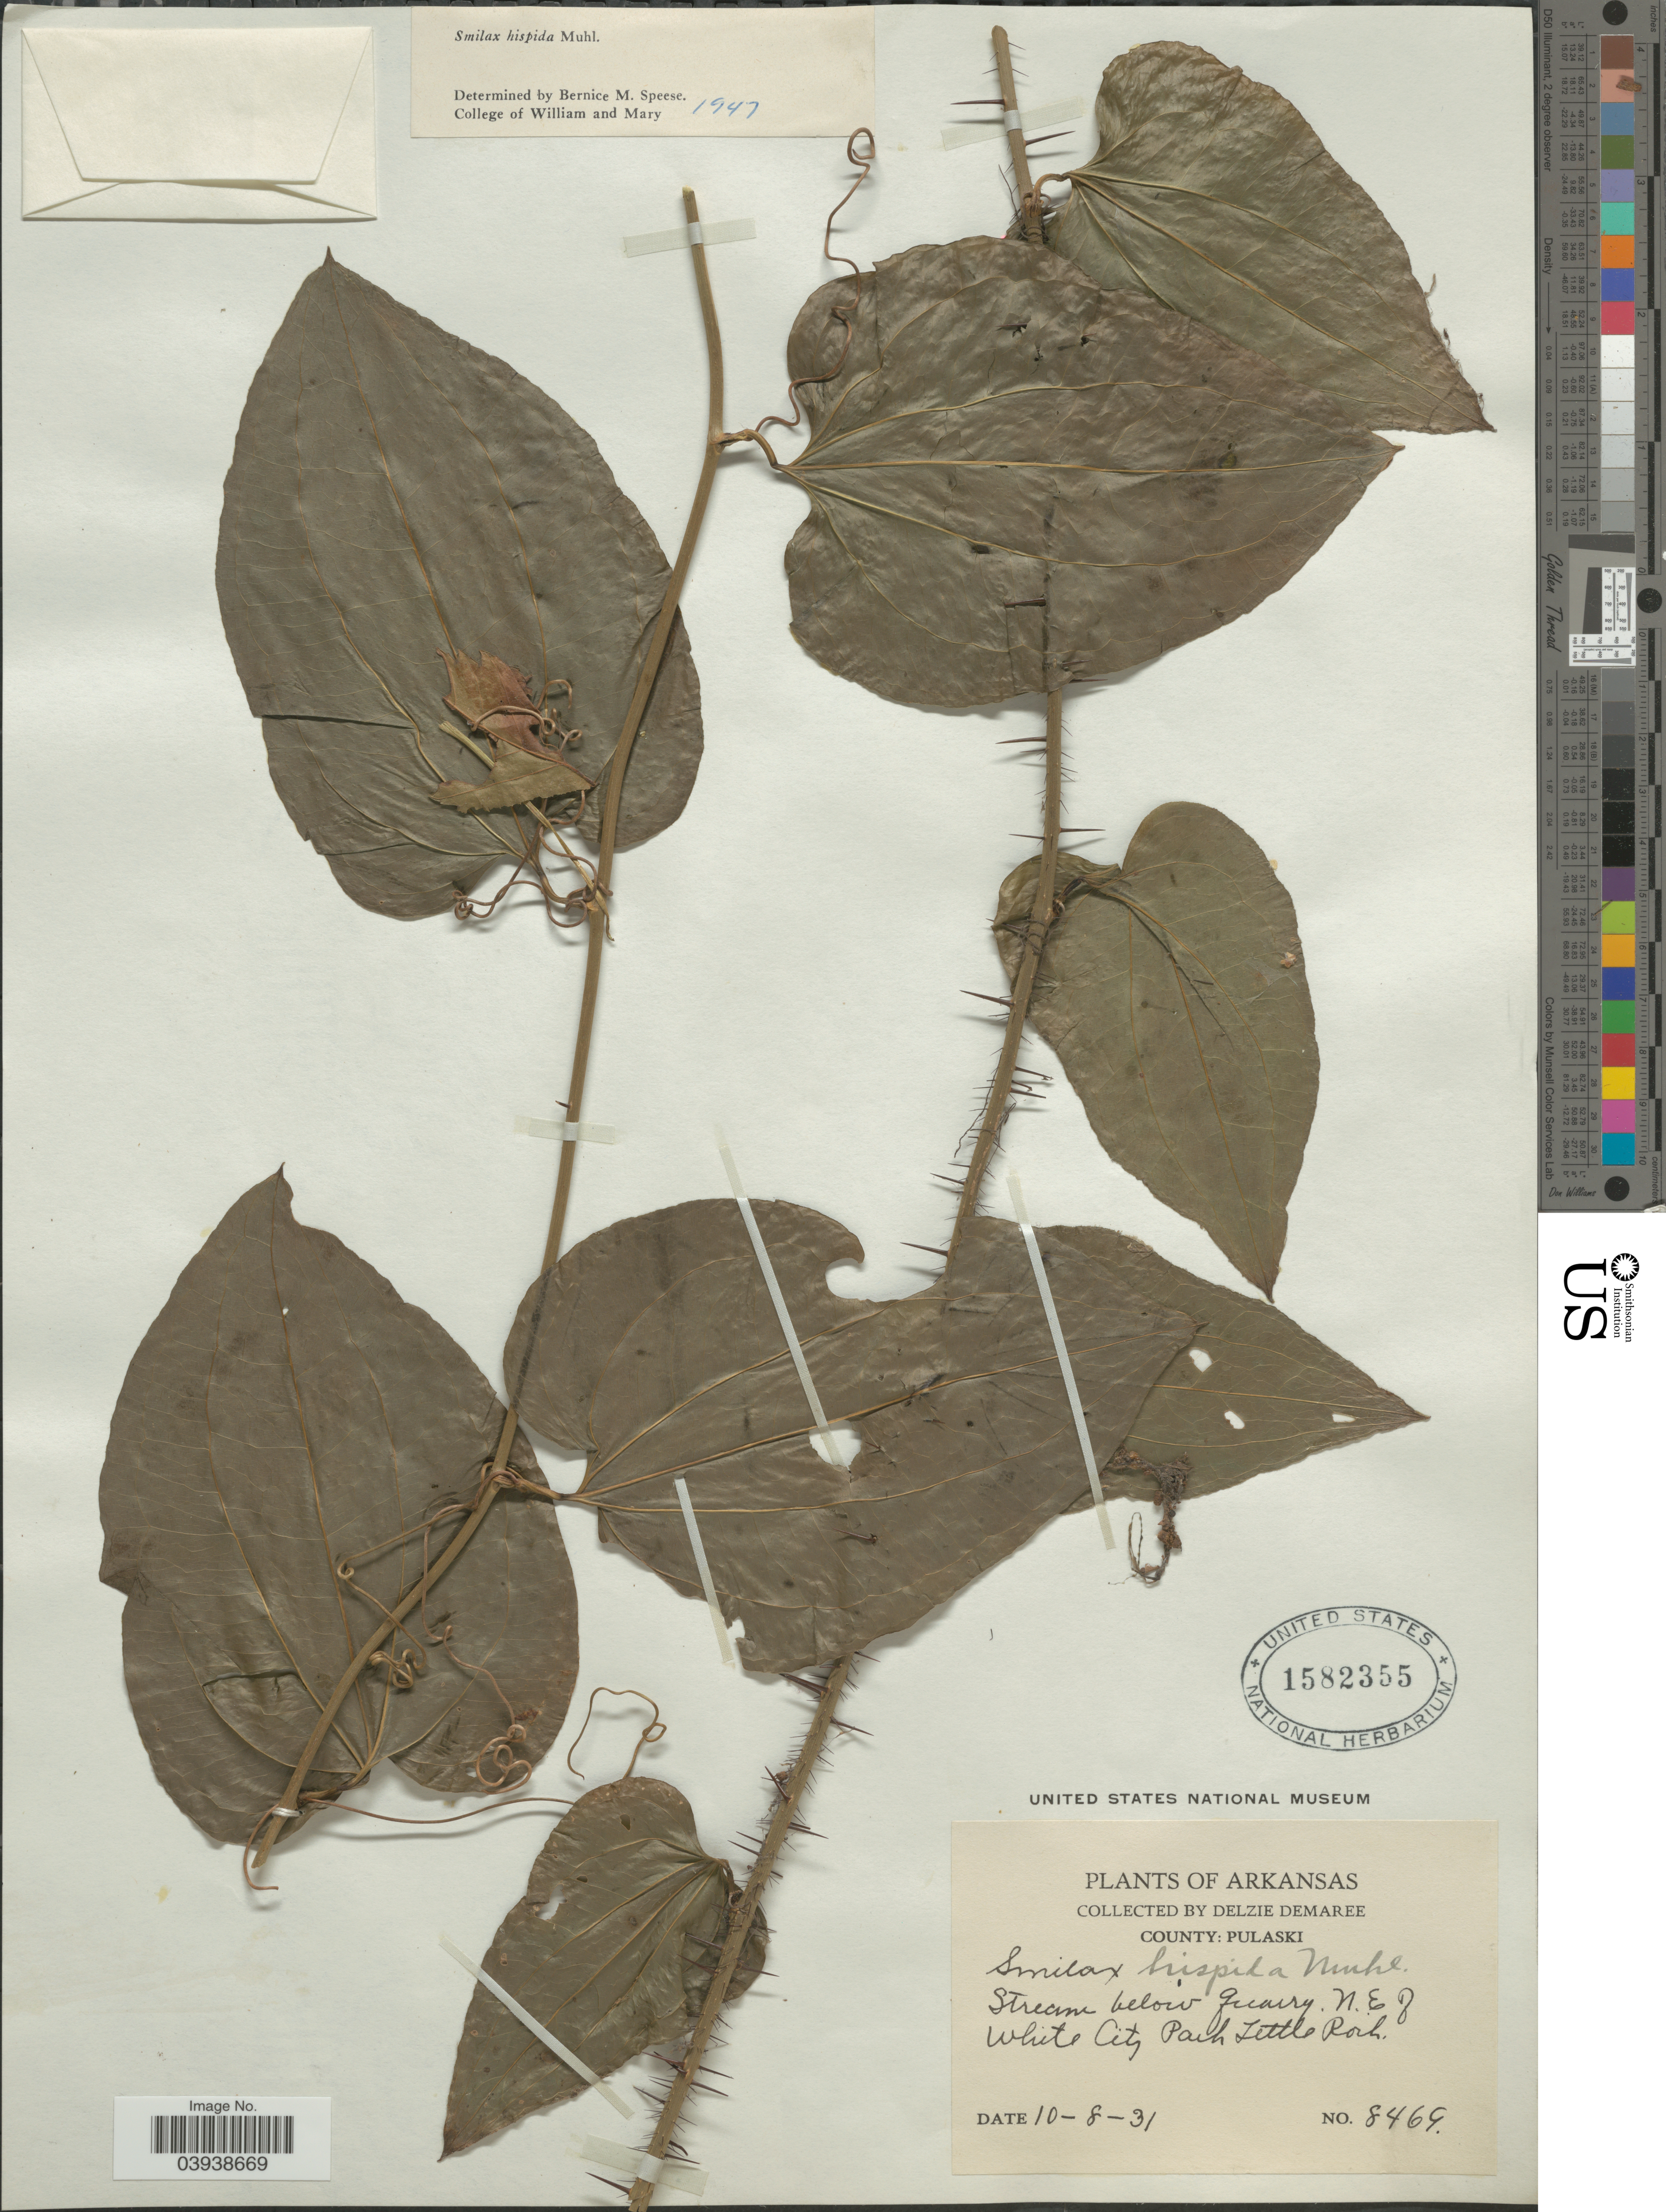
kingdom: Plantae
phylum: Tracheophyta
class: Liliopsida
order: Liliales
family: Smilacaceae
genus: Smilax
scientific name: Smilax hispida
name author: Raf.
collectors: D. Demaree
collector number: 8469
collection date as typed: Transcribed d/m/y: 10/8/31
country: United States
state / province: Arkansas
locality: County: Pulaski. Stream below quarry. N.E. of White City Park Little Rock.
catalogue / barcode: US 1582355